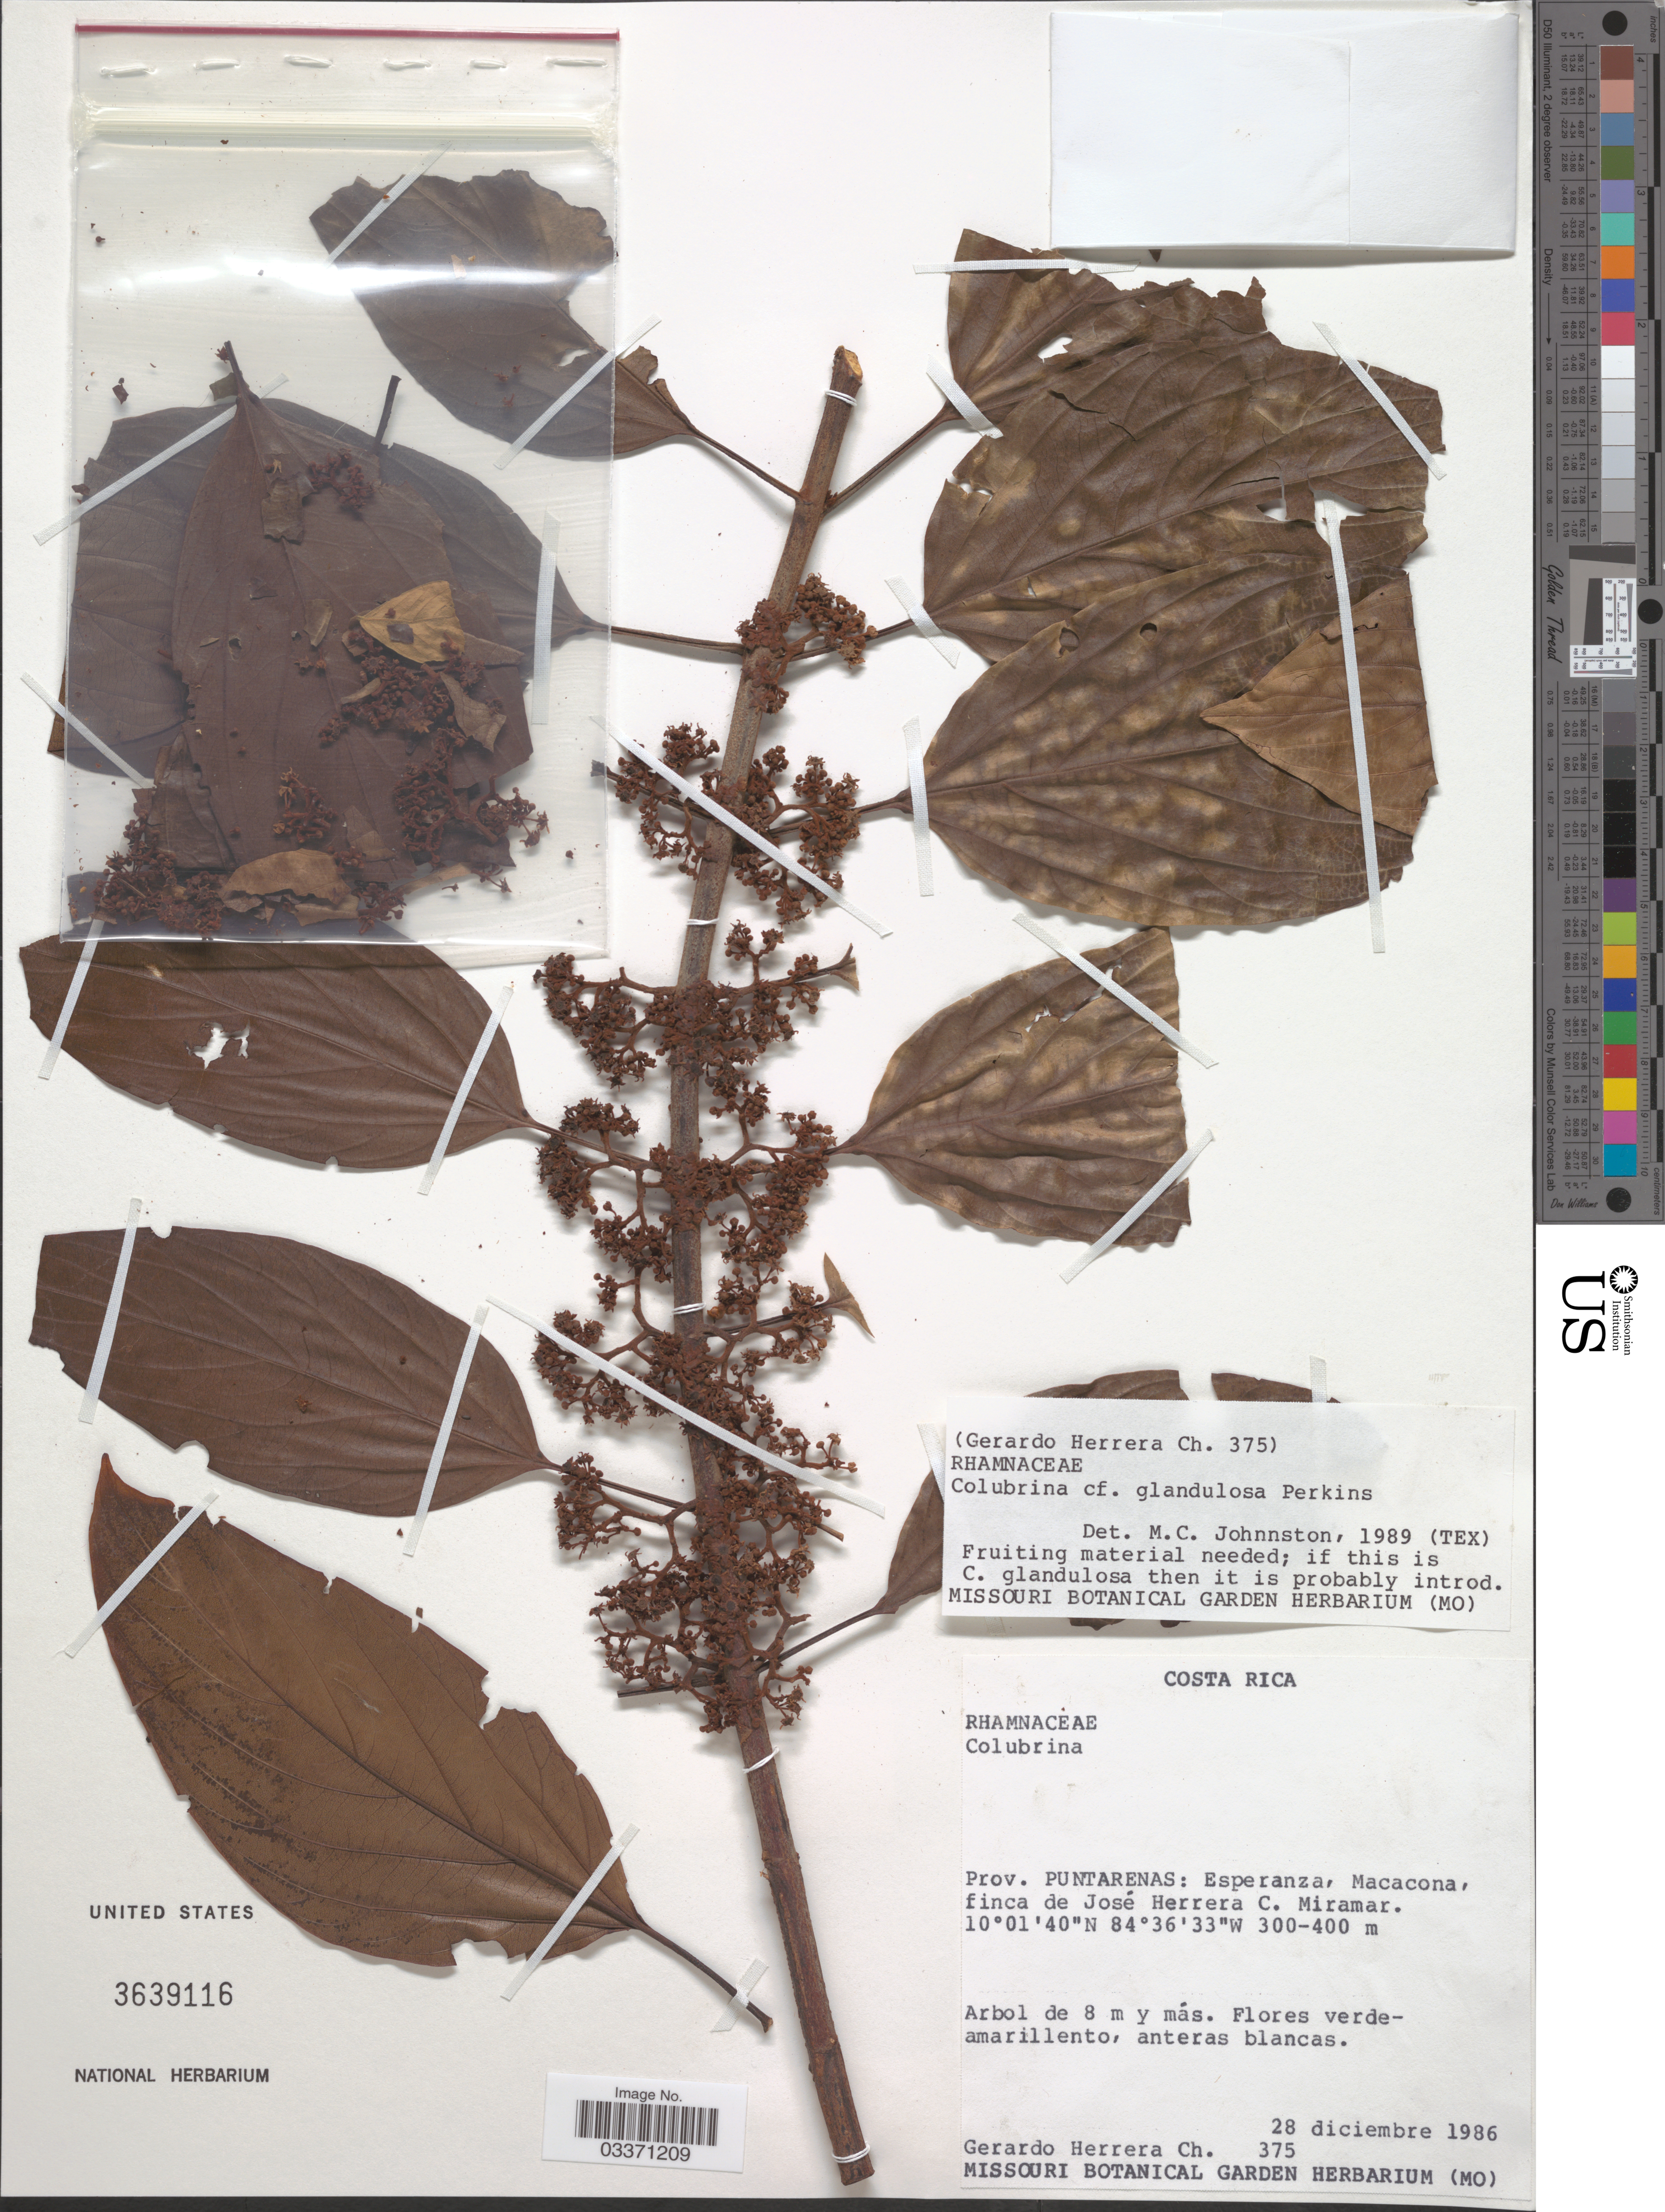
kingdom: Plantae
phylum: Tracheophyta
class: Magnoliopsida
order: Rosales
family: Rhamnaceae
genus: Colubrina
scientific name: Colubrina glandulosa var. glandulosa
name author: Perkins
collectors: G. Herrera Ch.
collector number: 375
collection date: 1986-12-28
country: Costa Rica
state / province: Puntarenas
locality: Esperanza, Macacona, finca de José Herrera C. Miramar.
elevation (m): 300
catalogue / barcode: US 3639116